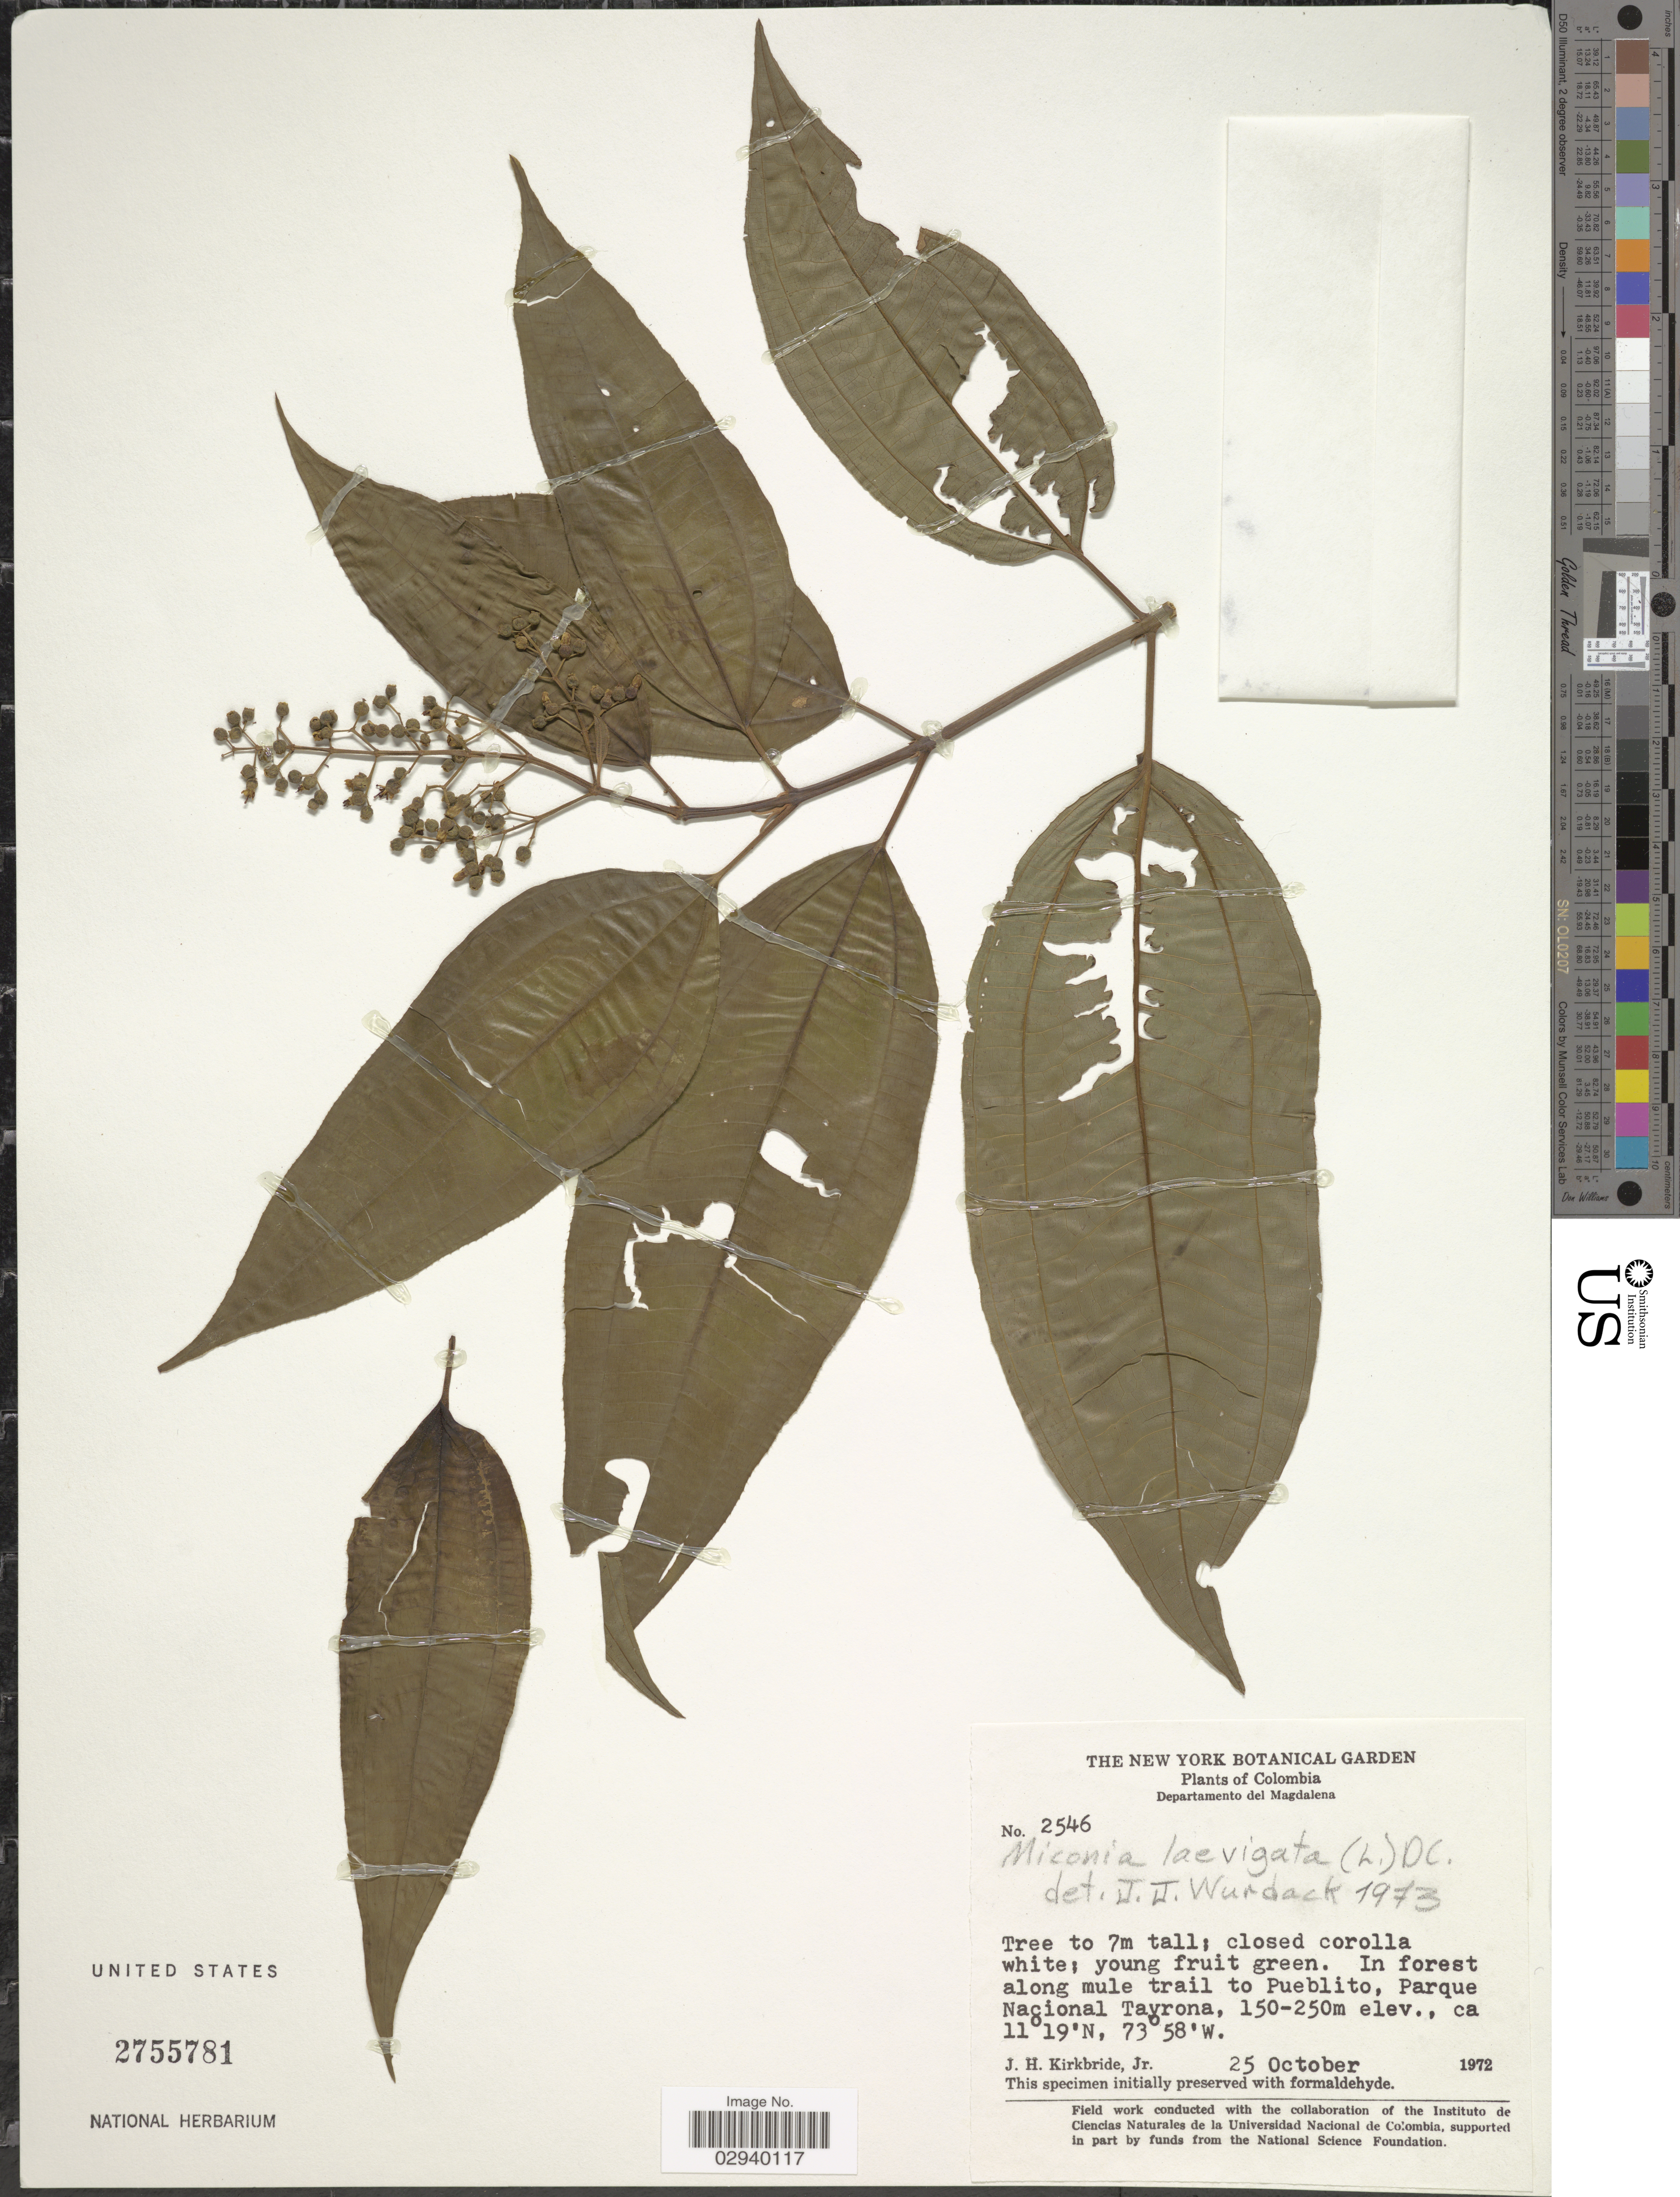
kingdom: Plantae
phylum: Tracheophyta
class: Magnoliopsida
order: Myrtales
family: Melastomataceae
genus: Miconia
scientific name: Miconia laevigata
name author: (L.) D. Don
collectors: J. H. Kirkbride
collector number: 2546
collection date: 1972-10-25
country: Colombia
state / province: Magdalena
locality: Departamento del Magdalena. In forest along mule trail to Pueblito, Parque Nacional Tayrona.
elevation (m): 150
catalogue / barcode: US 2755781